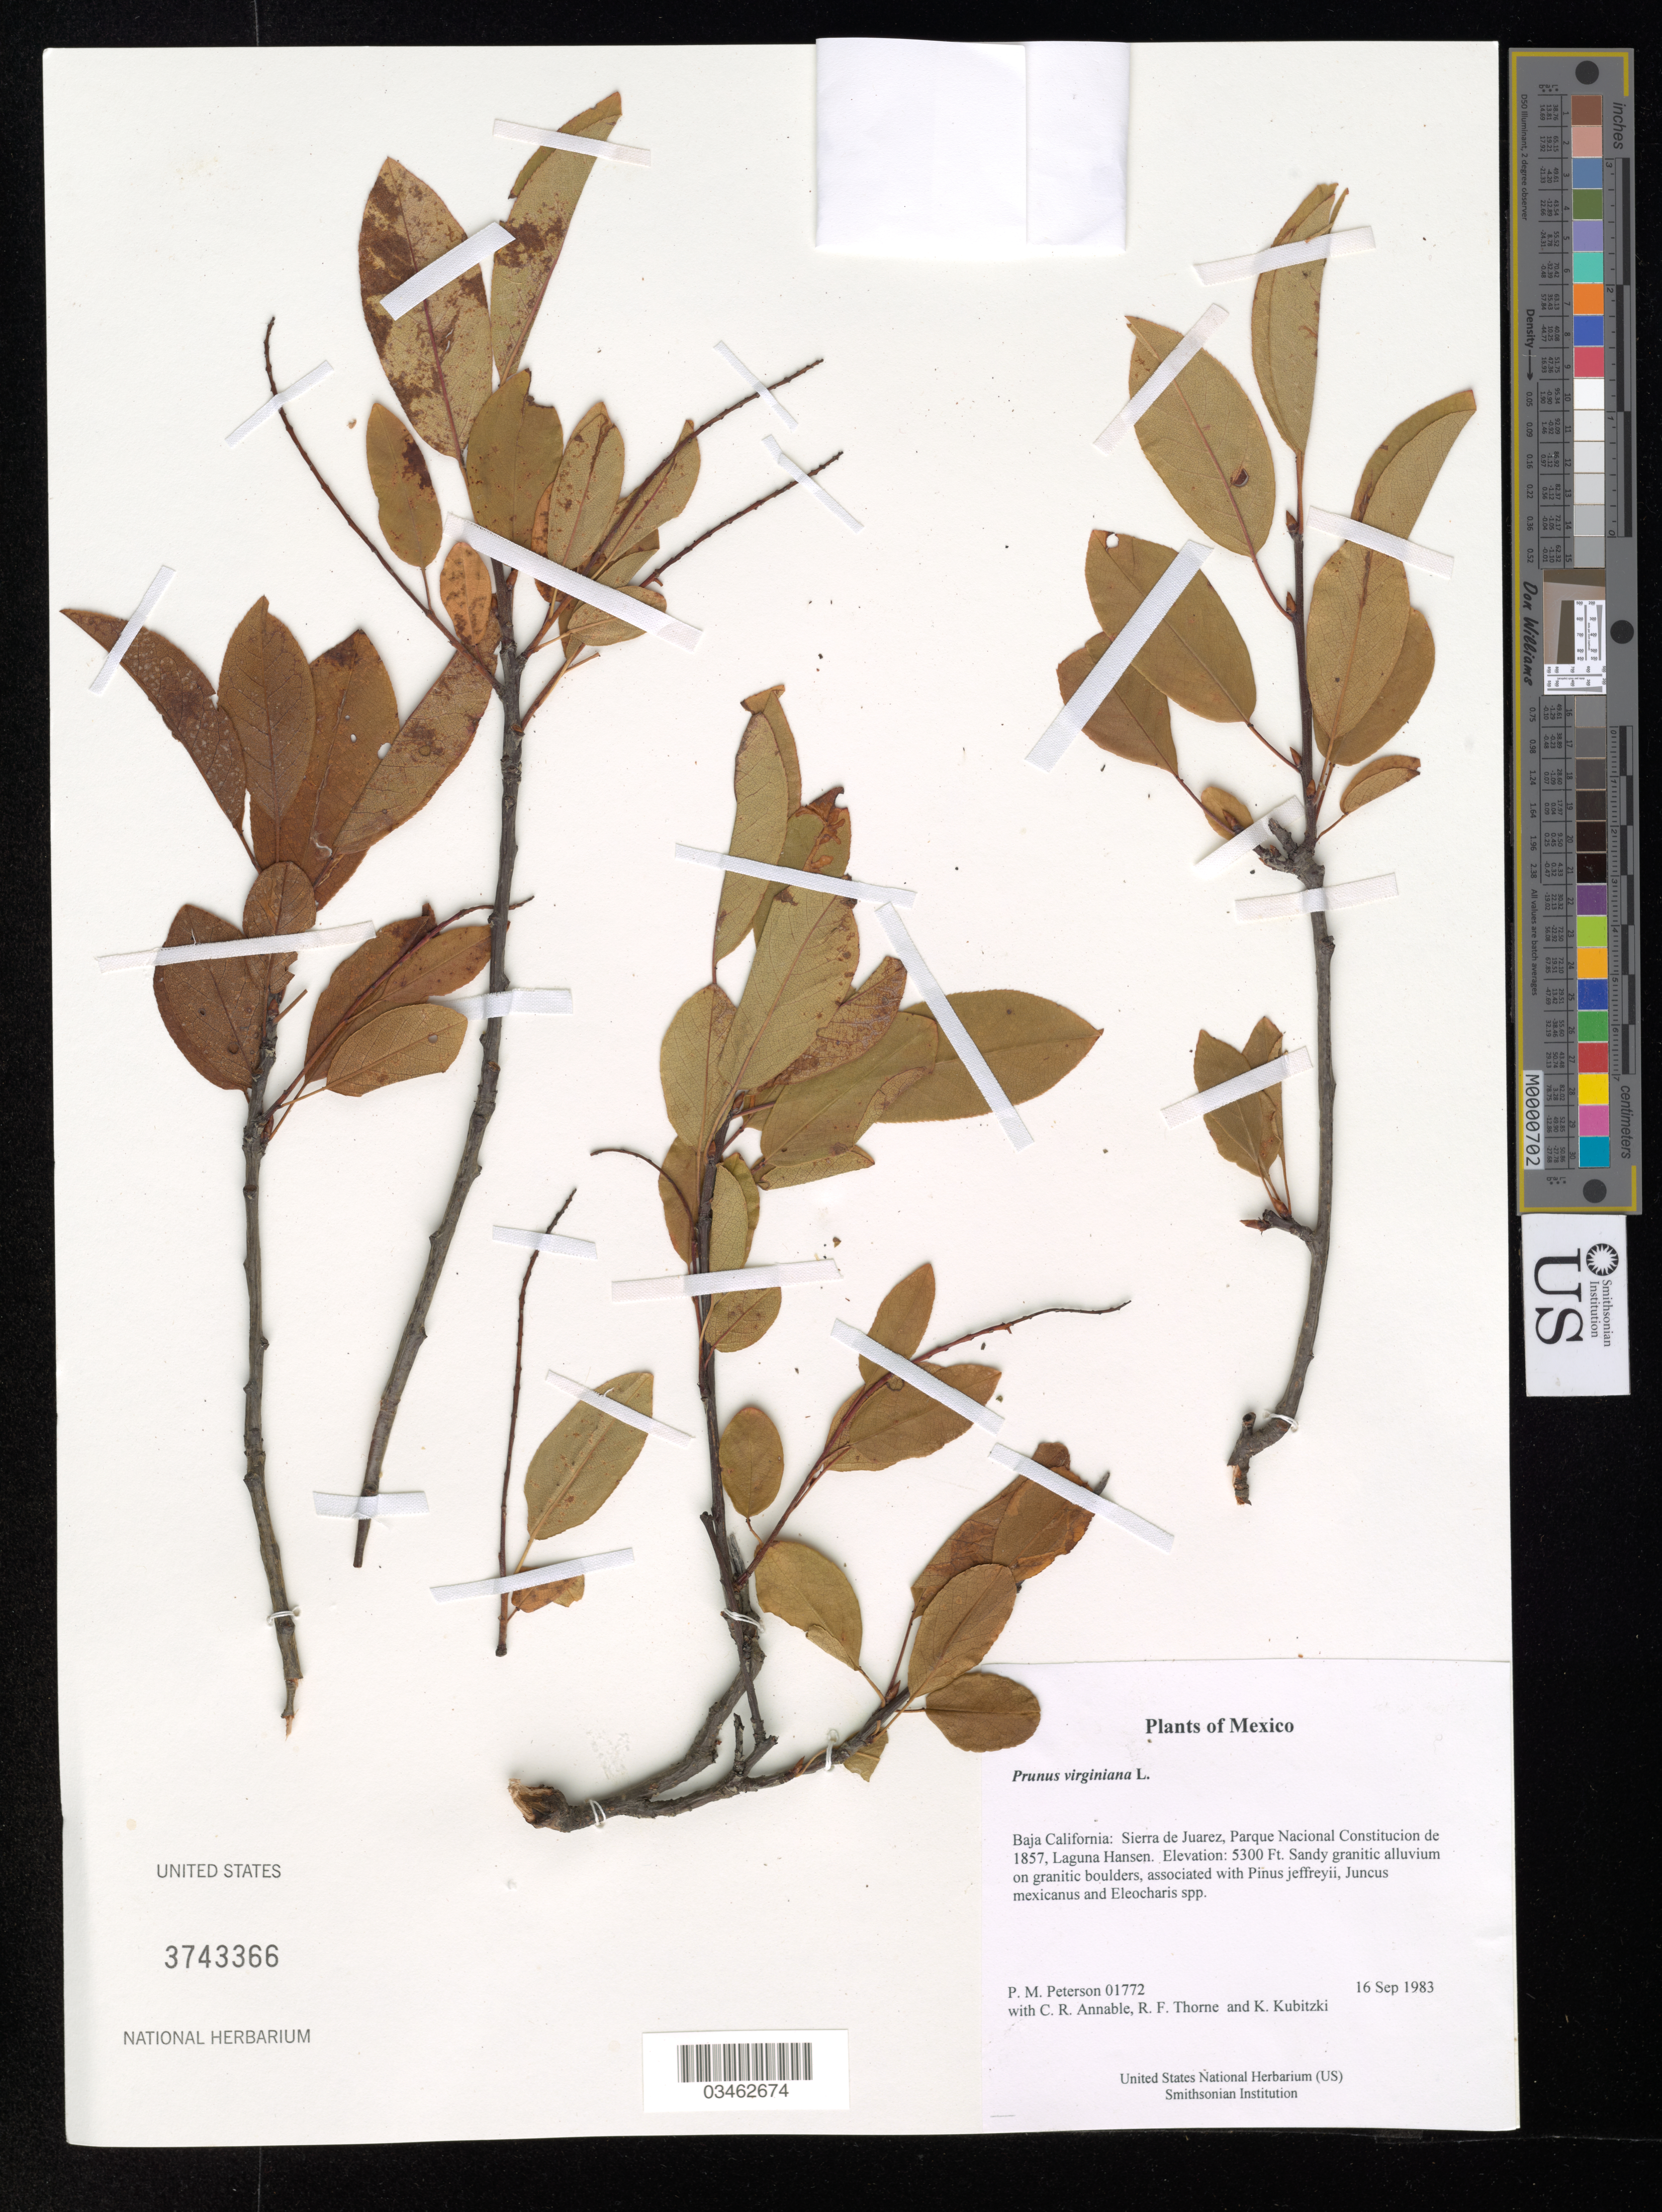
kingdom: Plantae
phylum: Tracheophyta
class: Magnoliopsida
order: Rosales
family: Rosaceae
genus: Prunus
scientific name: Prunus virginiana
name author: L.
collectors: P. M. Peterson, C. R. Annable, R. F. Thorne & K. Kubitzki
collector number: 01772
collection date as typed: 16 Sep 1983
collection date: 1983-09-16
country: Mexico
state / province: Baja California Norte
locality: Sierra de Juarez, Parque Nacional Constitucion de 1857, Laguna Hansen.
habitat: Sandy granitic alluvium on granitic boulders, associated with Pinus jeffreyii, Juncus mexicanus and Eleocharis spp.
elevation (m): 1615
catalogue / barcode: US 3743366